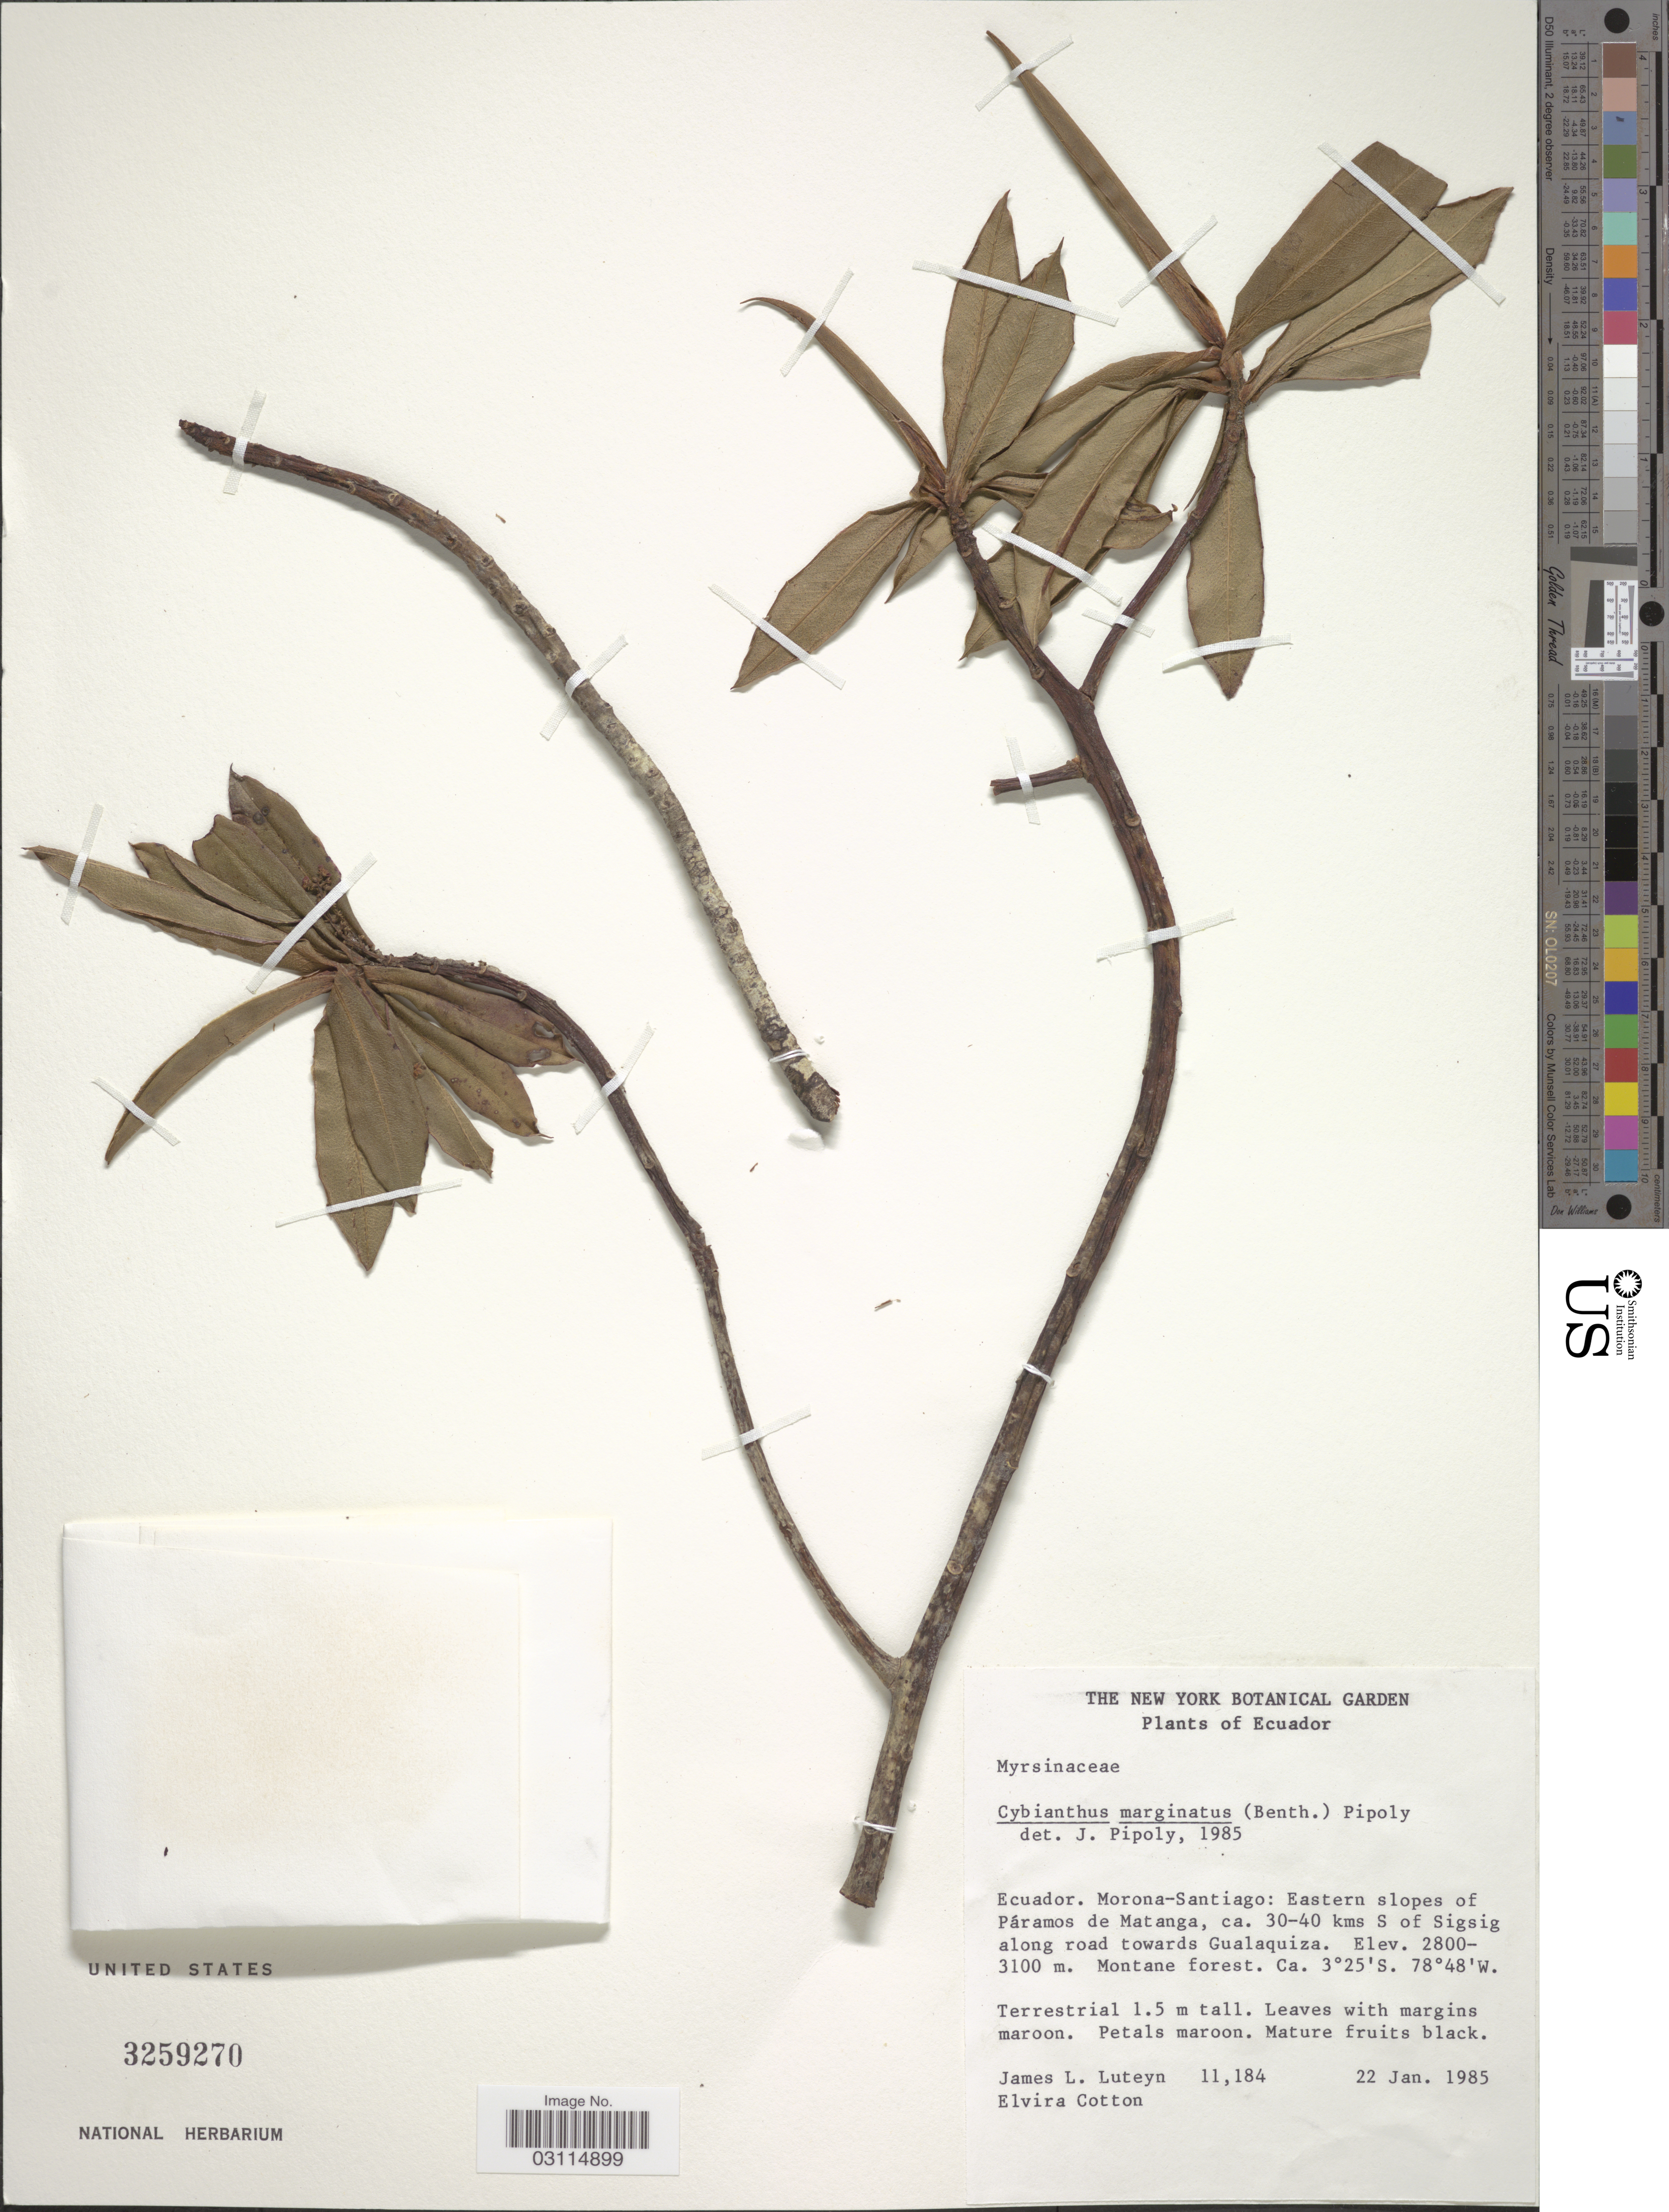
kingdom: Plantae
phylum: Tracheophyta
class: Magnoliopsida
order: Ericales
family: Primulaceae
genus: Cybianthus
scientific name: Cybianthus marginatus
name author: (Benth.) Pipoly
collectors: J. Luteyn & E. Cotton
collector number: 11184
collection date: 1985-01-22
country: Ecuador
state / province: Morona-Santiago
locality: Eastern slopes of Páramos de Matanga, ca. 30-40 kms S of Sigsig along road towards Gualaquiza.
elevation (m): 2800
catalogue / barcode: US 3259270